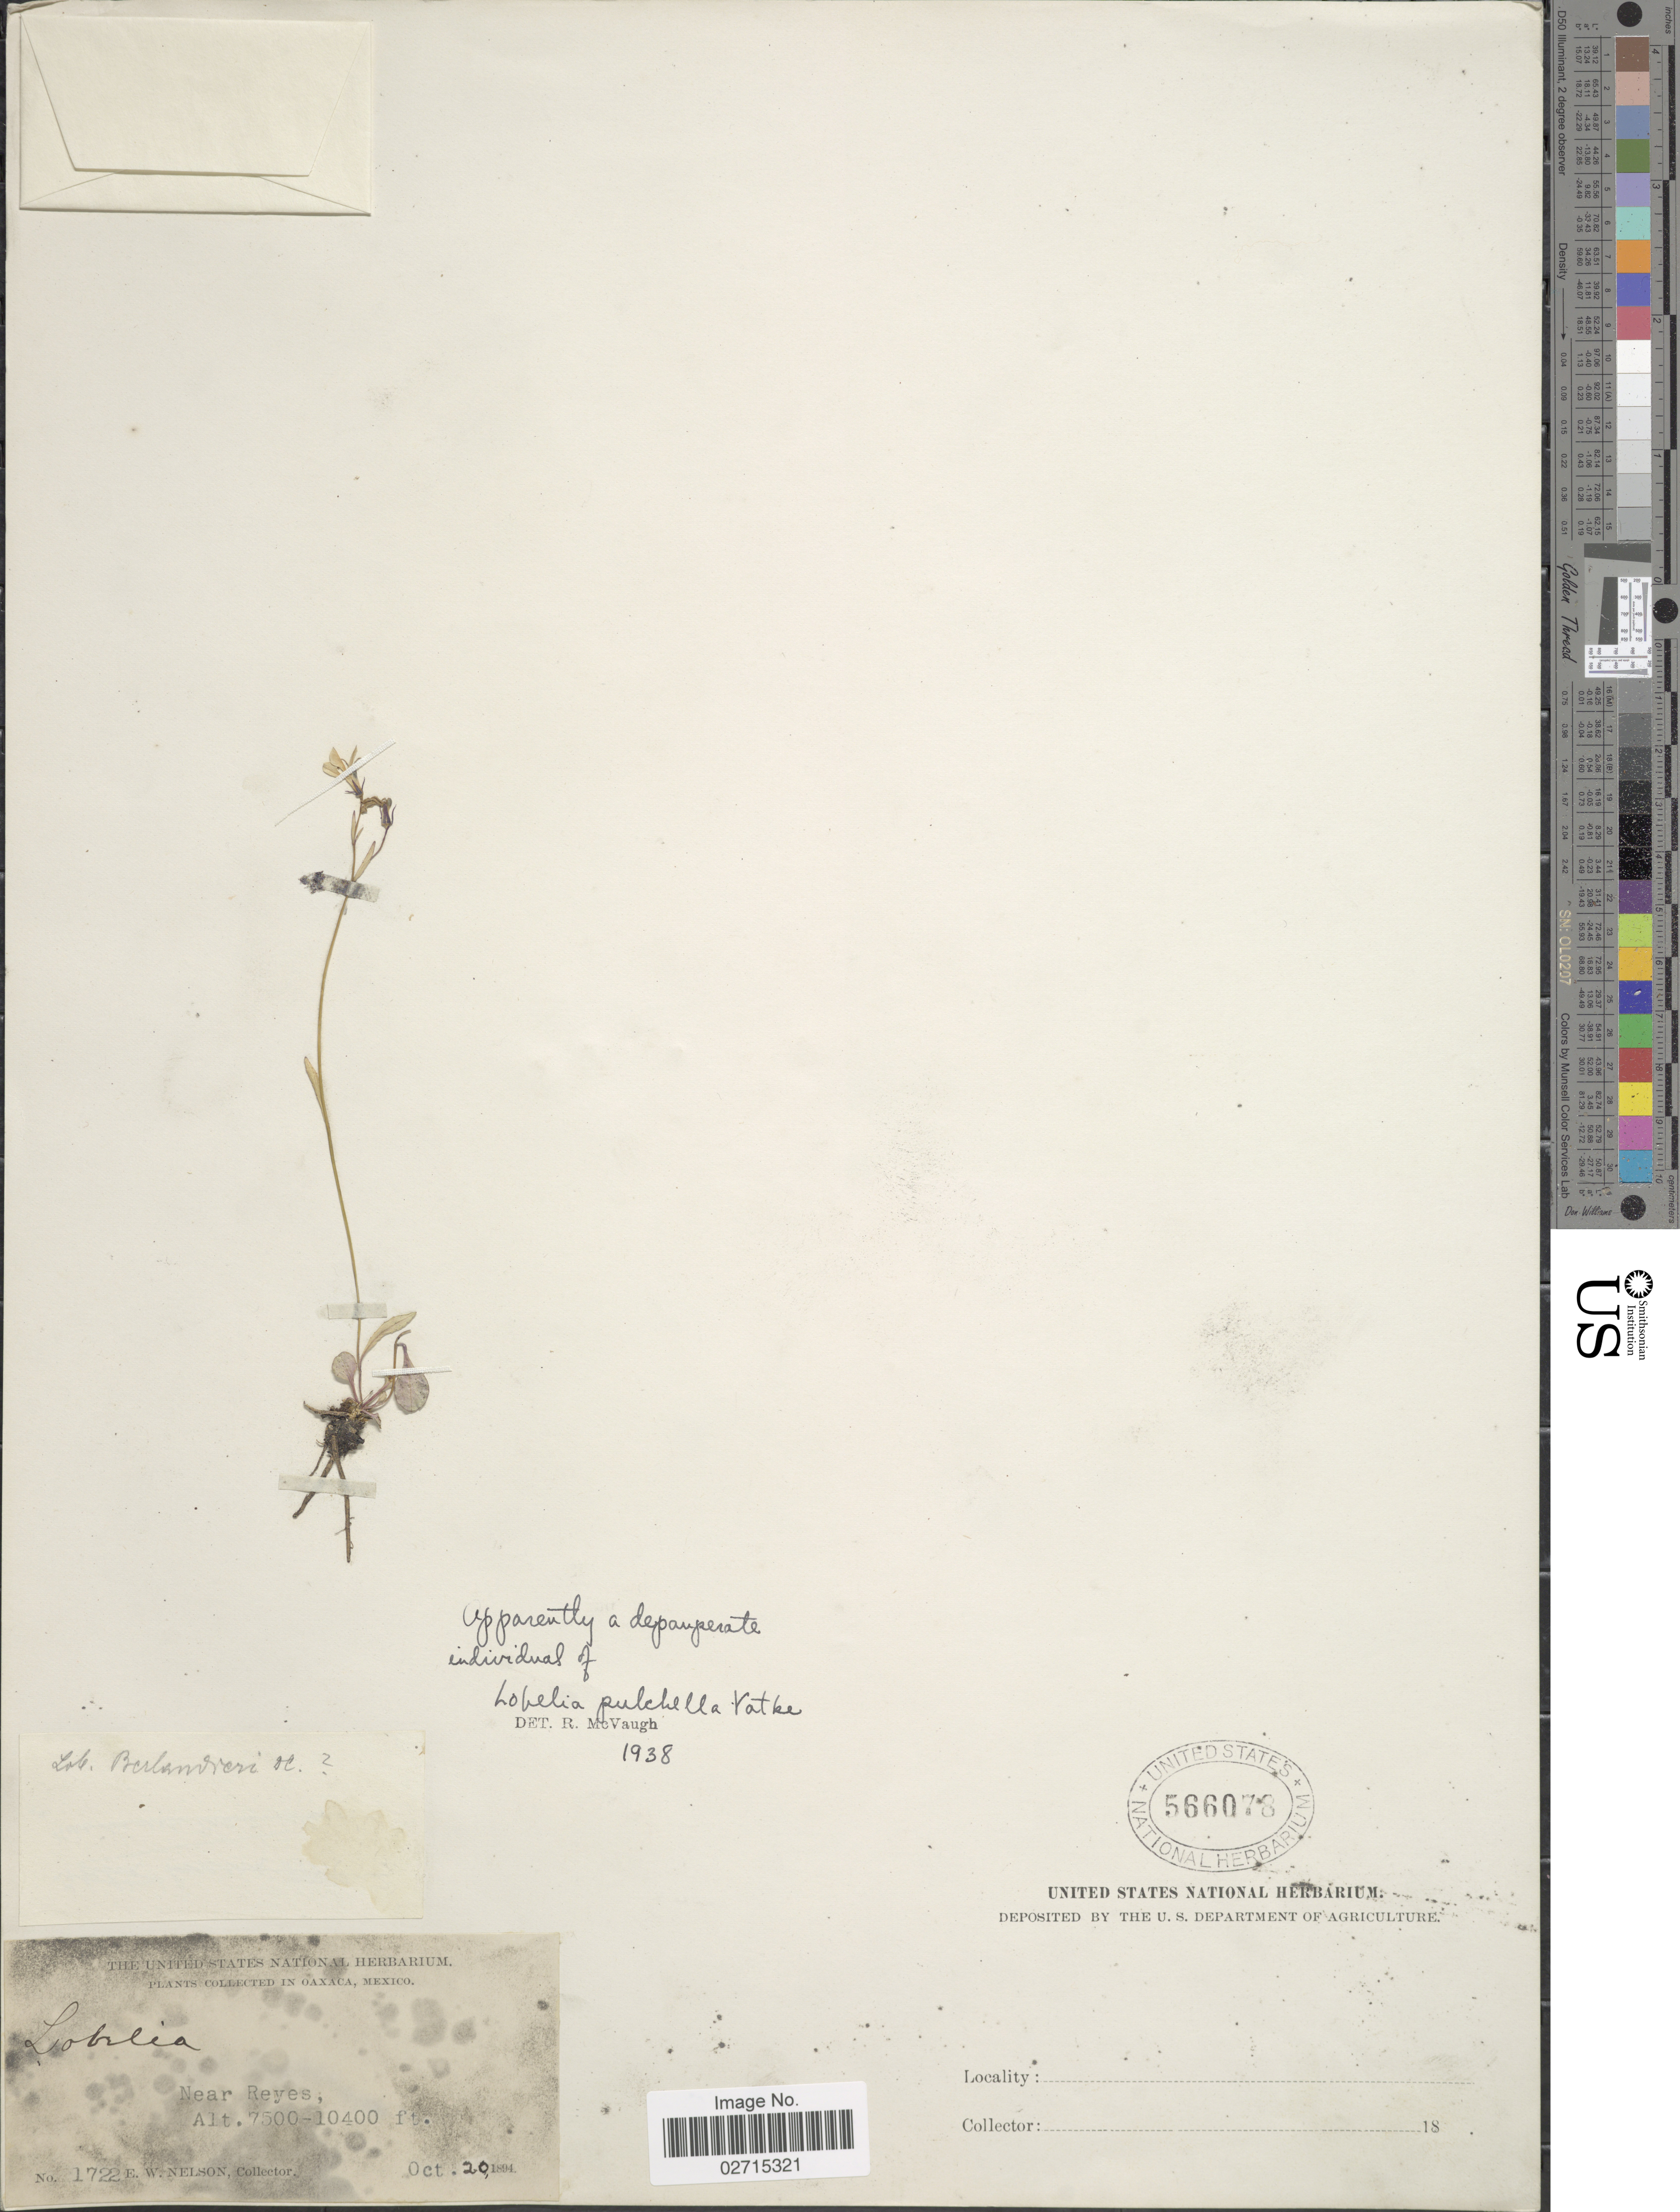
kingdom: Plantae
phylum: Tracheophyta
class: Magnoliopsida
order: Asterales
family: Campanulaceae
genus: Lobelia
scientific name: Lobelia pulchella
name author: Vatke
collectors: E. W. Nelson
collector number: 1722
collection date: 1894-10-20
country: Mexico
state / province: Oaxaca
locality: Near Reyes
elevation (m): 2286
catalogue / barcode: US 566078